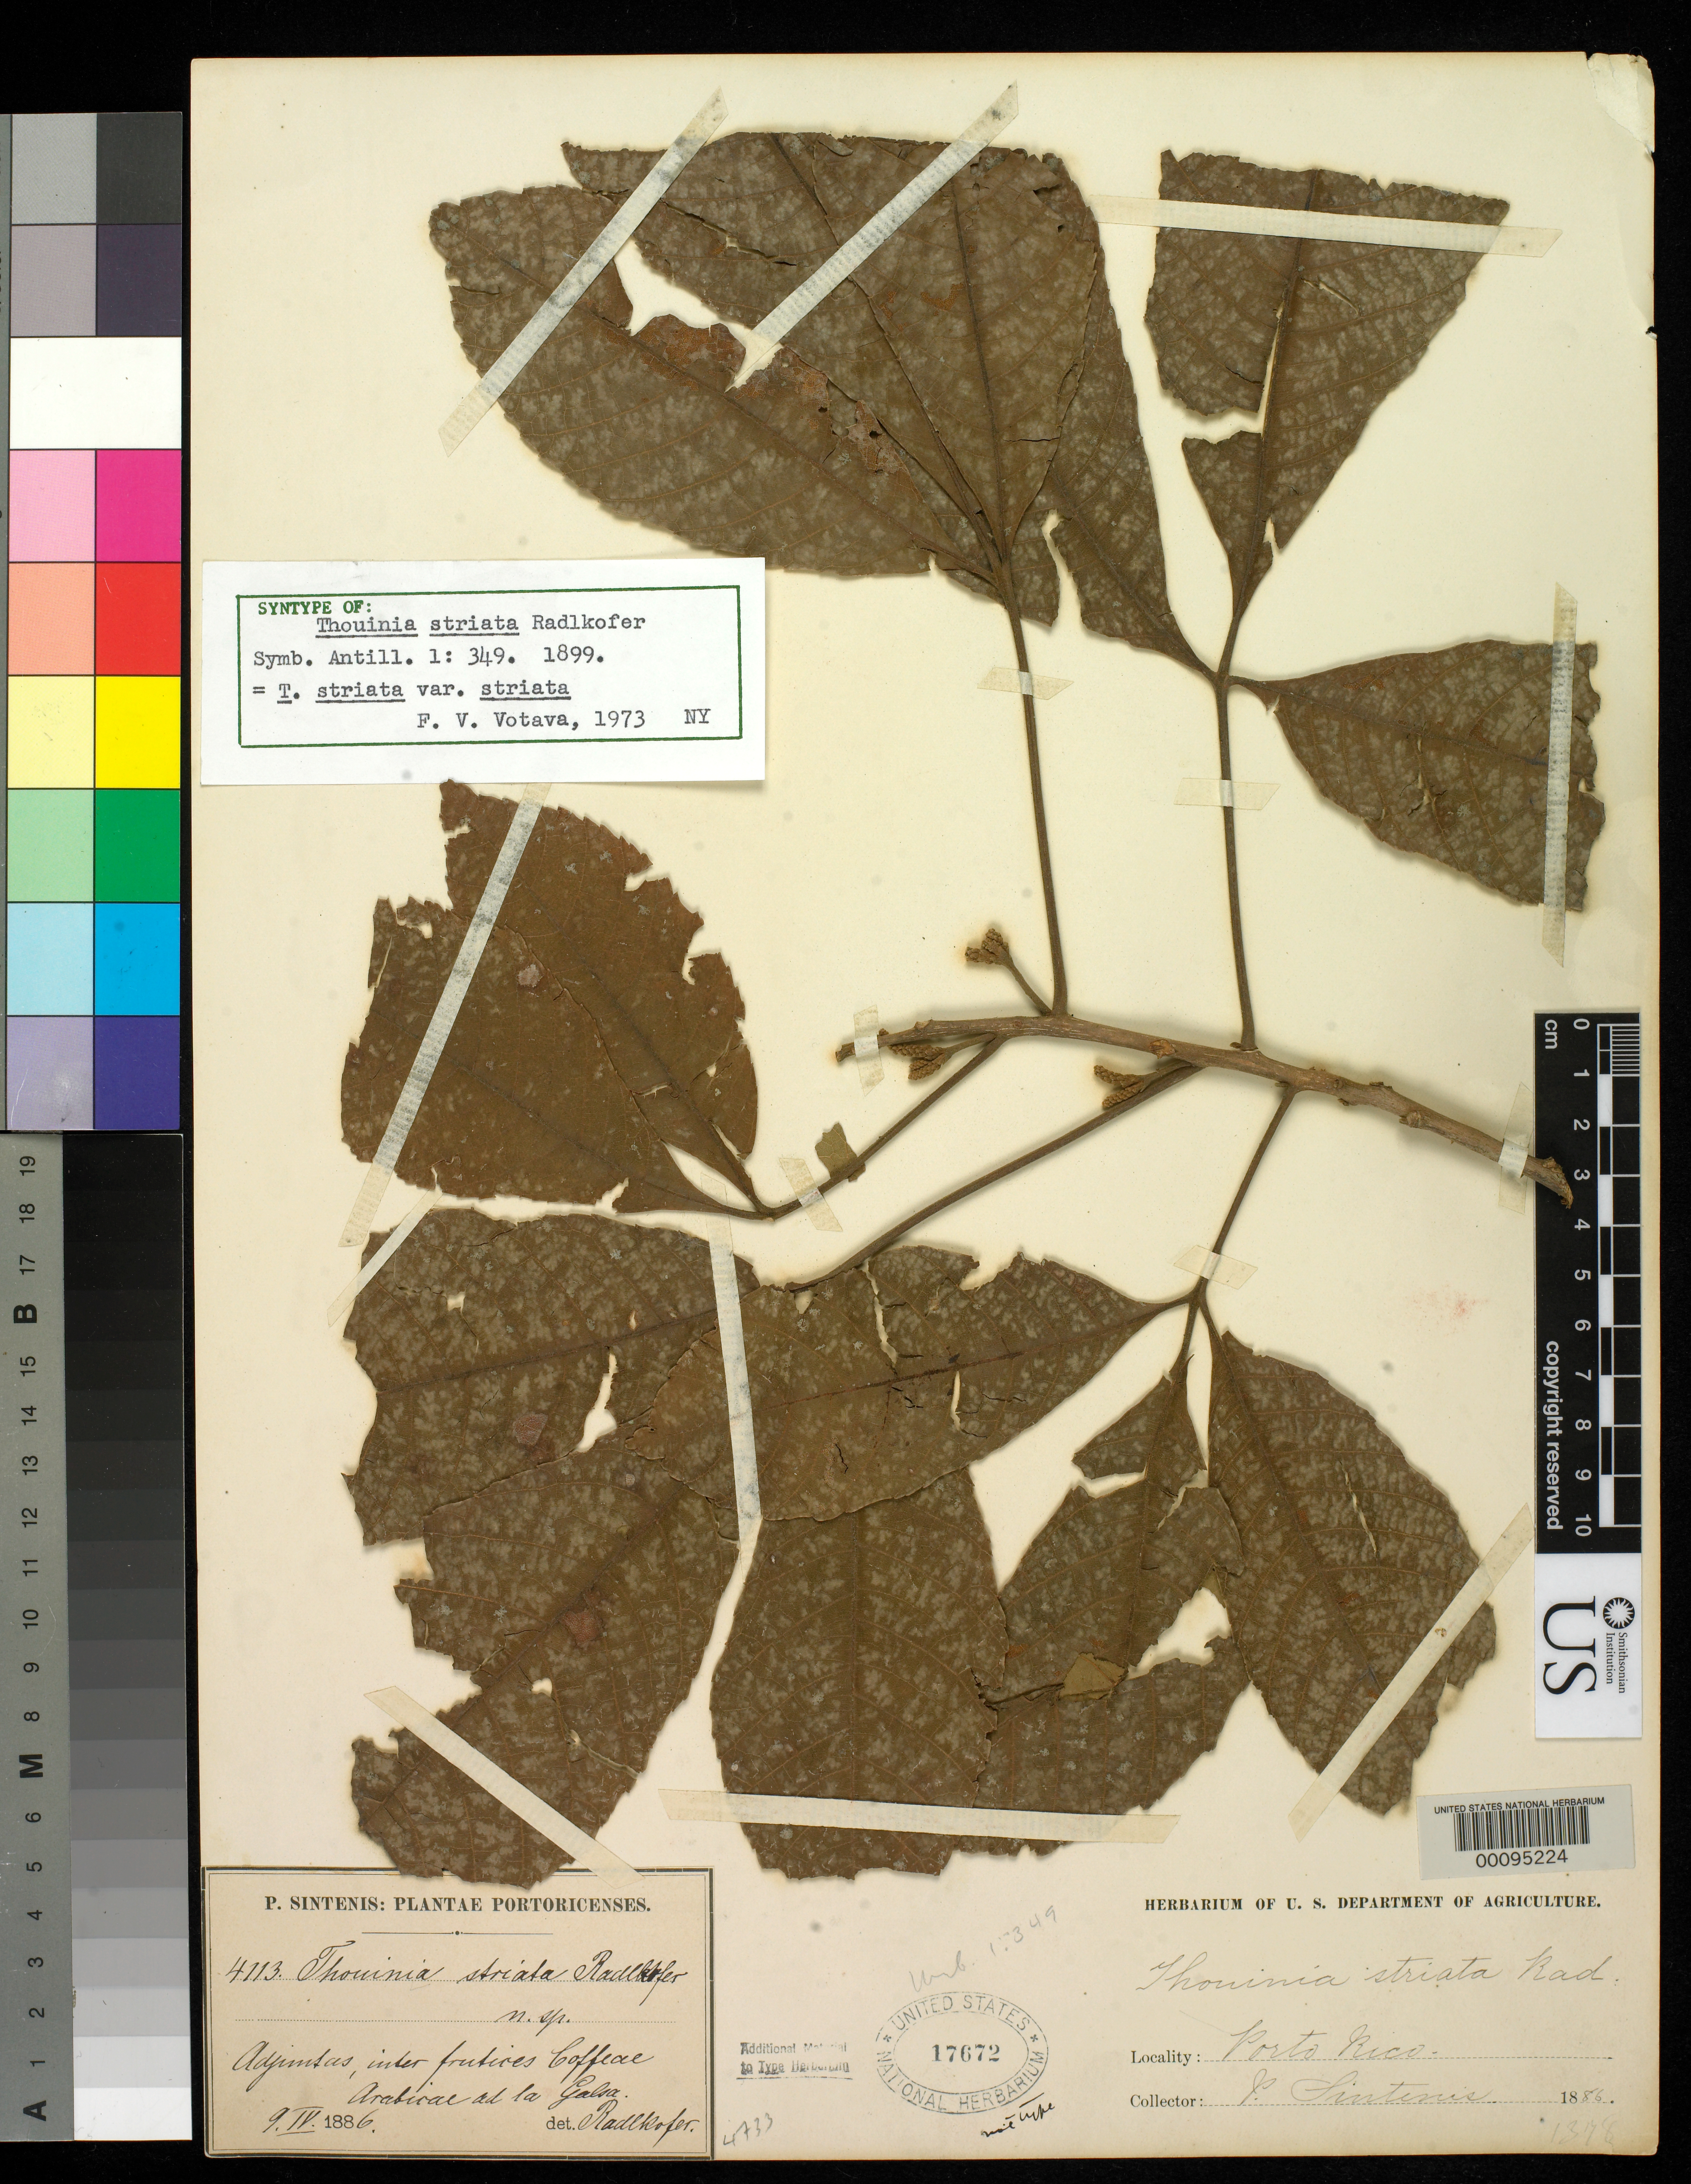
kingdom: Plantae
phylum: Tracheophyta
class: Magnoliopsida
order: Sapindales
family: Sapindaceae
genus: Thouinia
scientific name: Thouinia striata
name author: Radlk. ex Urb.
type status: Syntype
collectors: P. Sintenis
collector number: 4113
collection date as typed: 09 Apr 1866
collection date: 1887-04-09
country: Puerto Rico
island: Greater Antilles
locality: Near Adjuntas, at La Galsa.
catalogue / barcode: US 17672